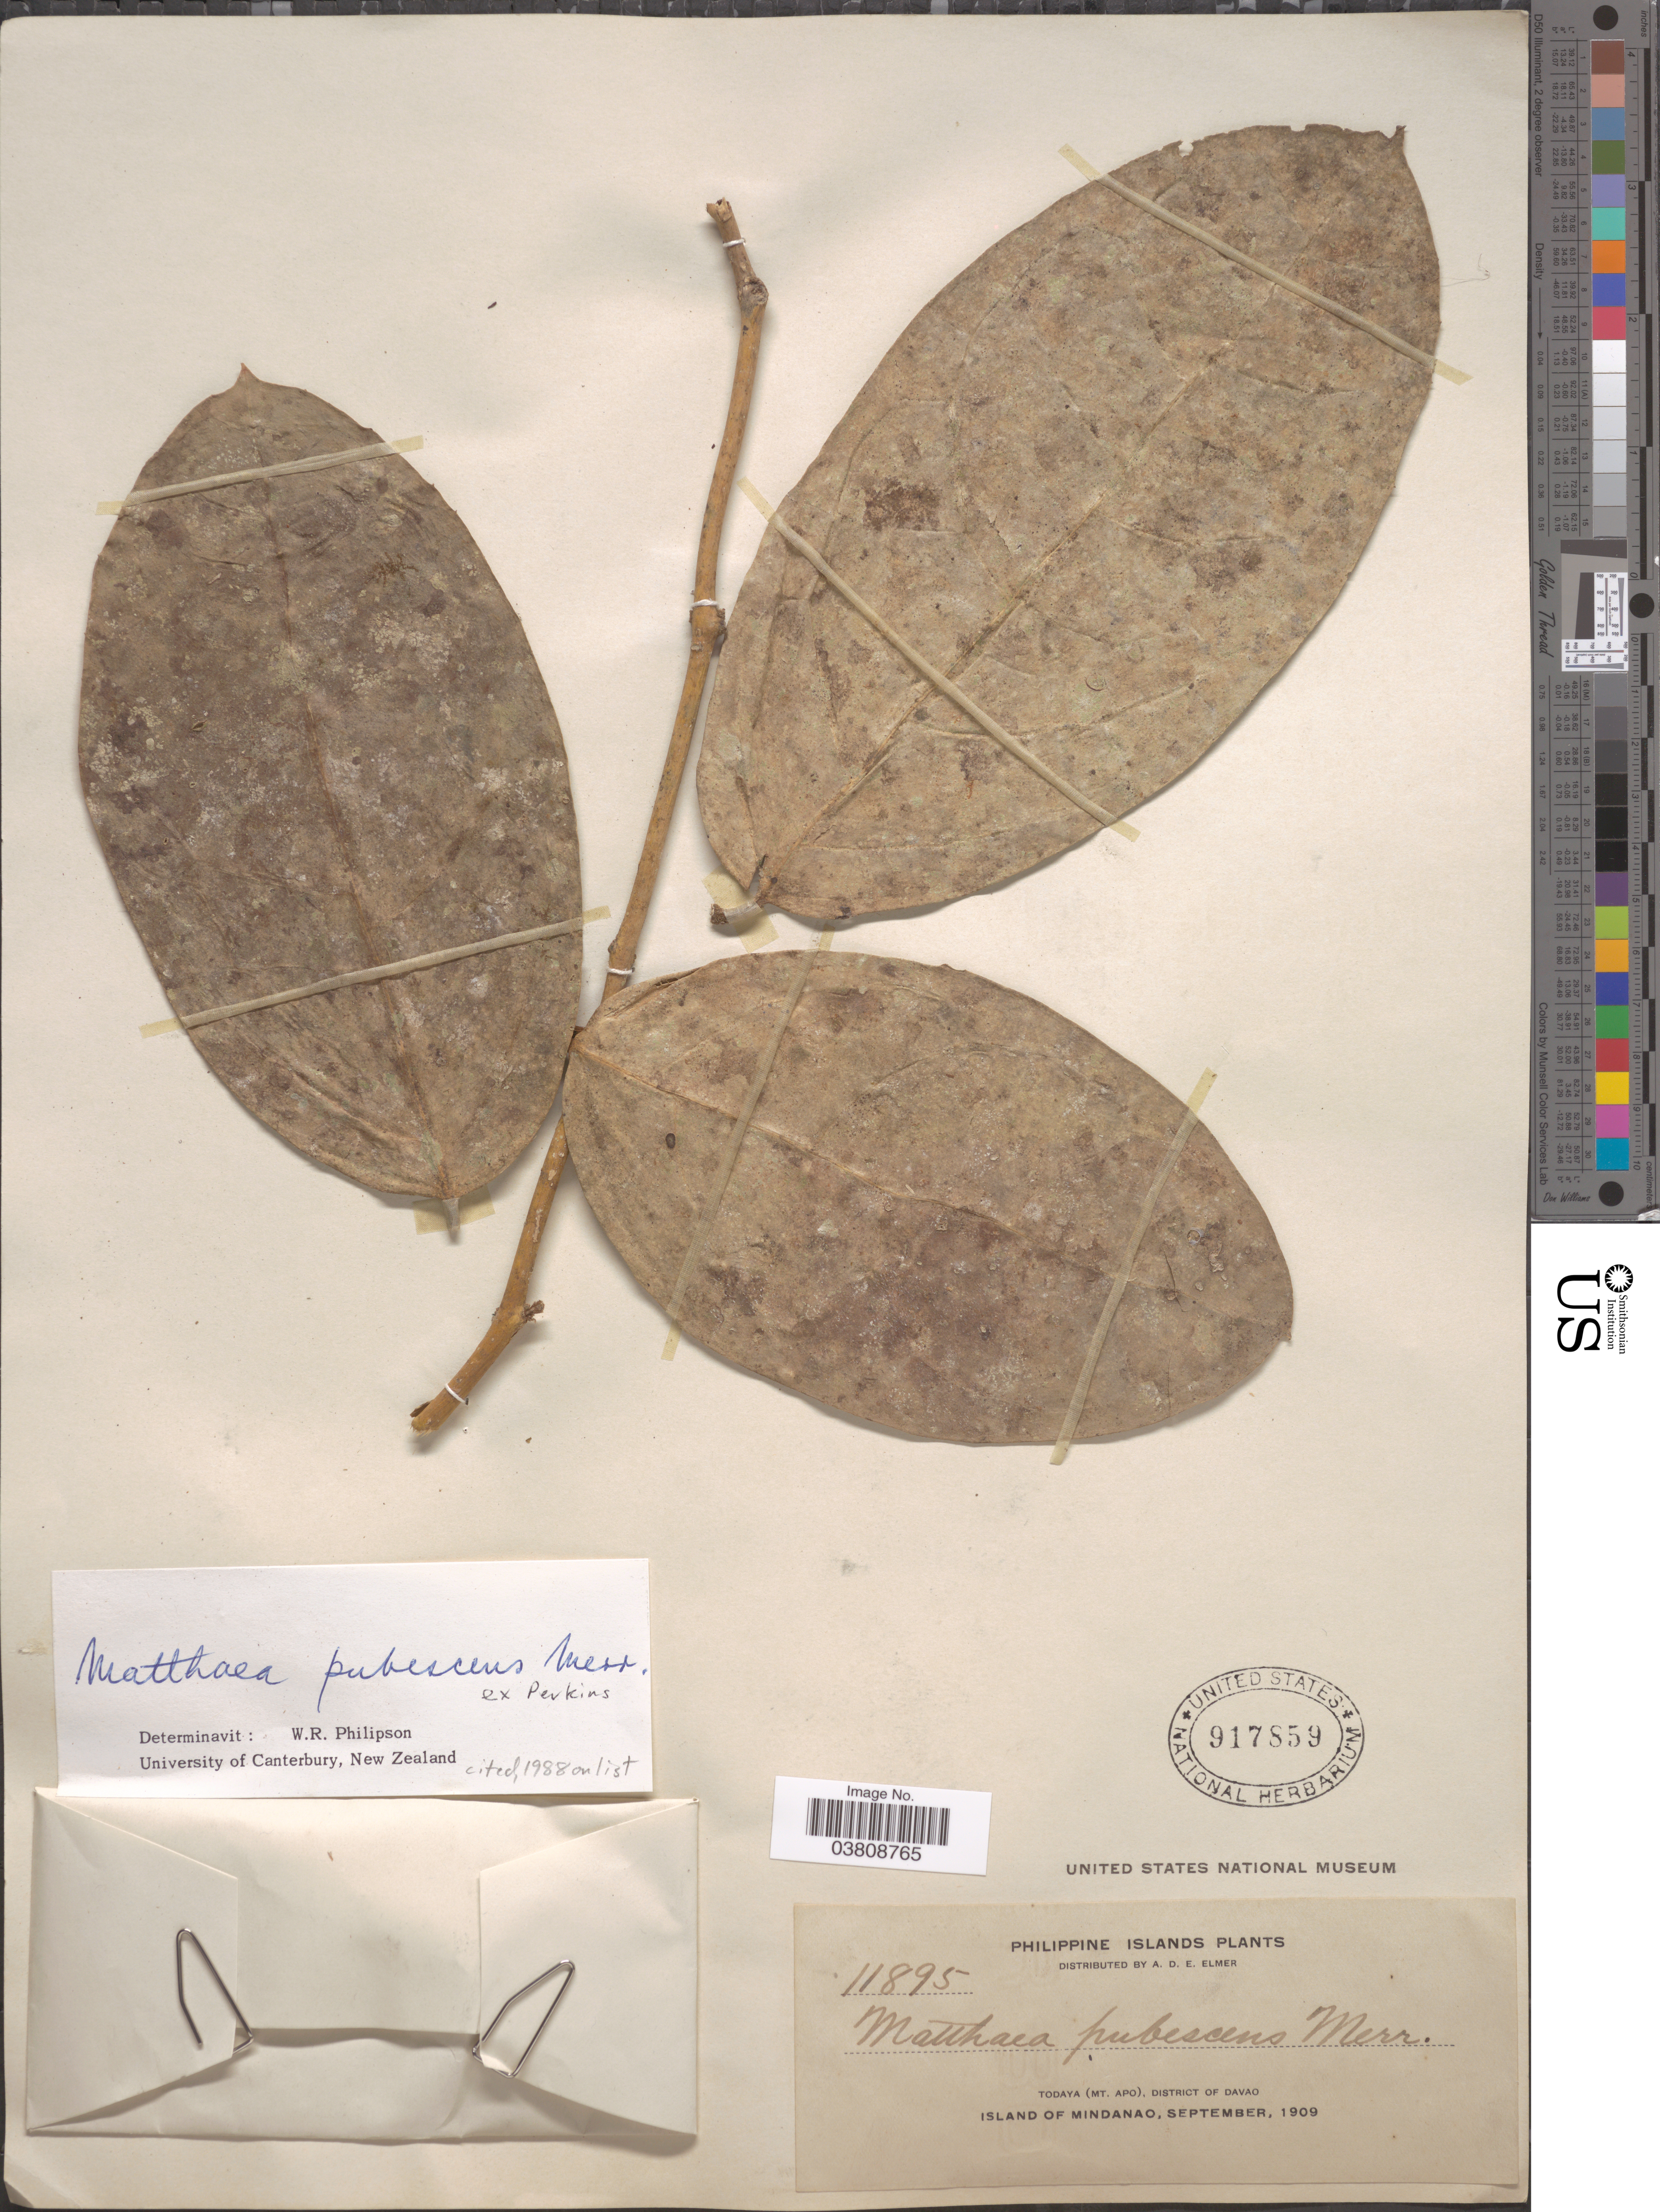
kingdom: Plantae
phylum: Tracheophyta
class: Magnoliopsida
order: Laurales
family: Monimiaceae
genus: Matthaea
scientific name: Matthaea pubescens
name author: Merr. in Perkins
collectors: A. D. E. Elmer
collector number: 11895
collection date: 1909-09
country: Philippines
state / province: Davao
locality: Philippine Islands. Todaya (Mt. Apo), District of Davao. Island of Mindanao.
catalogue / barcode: US 917859